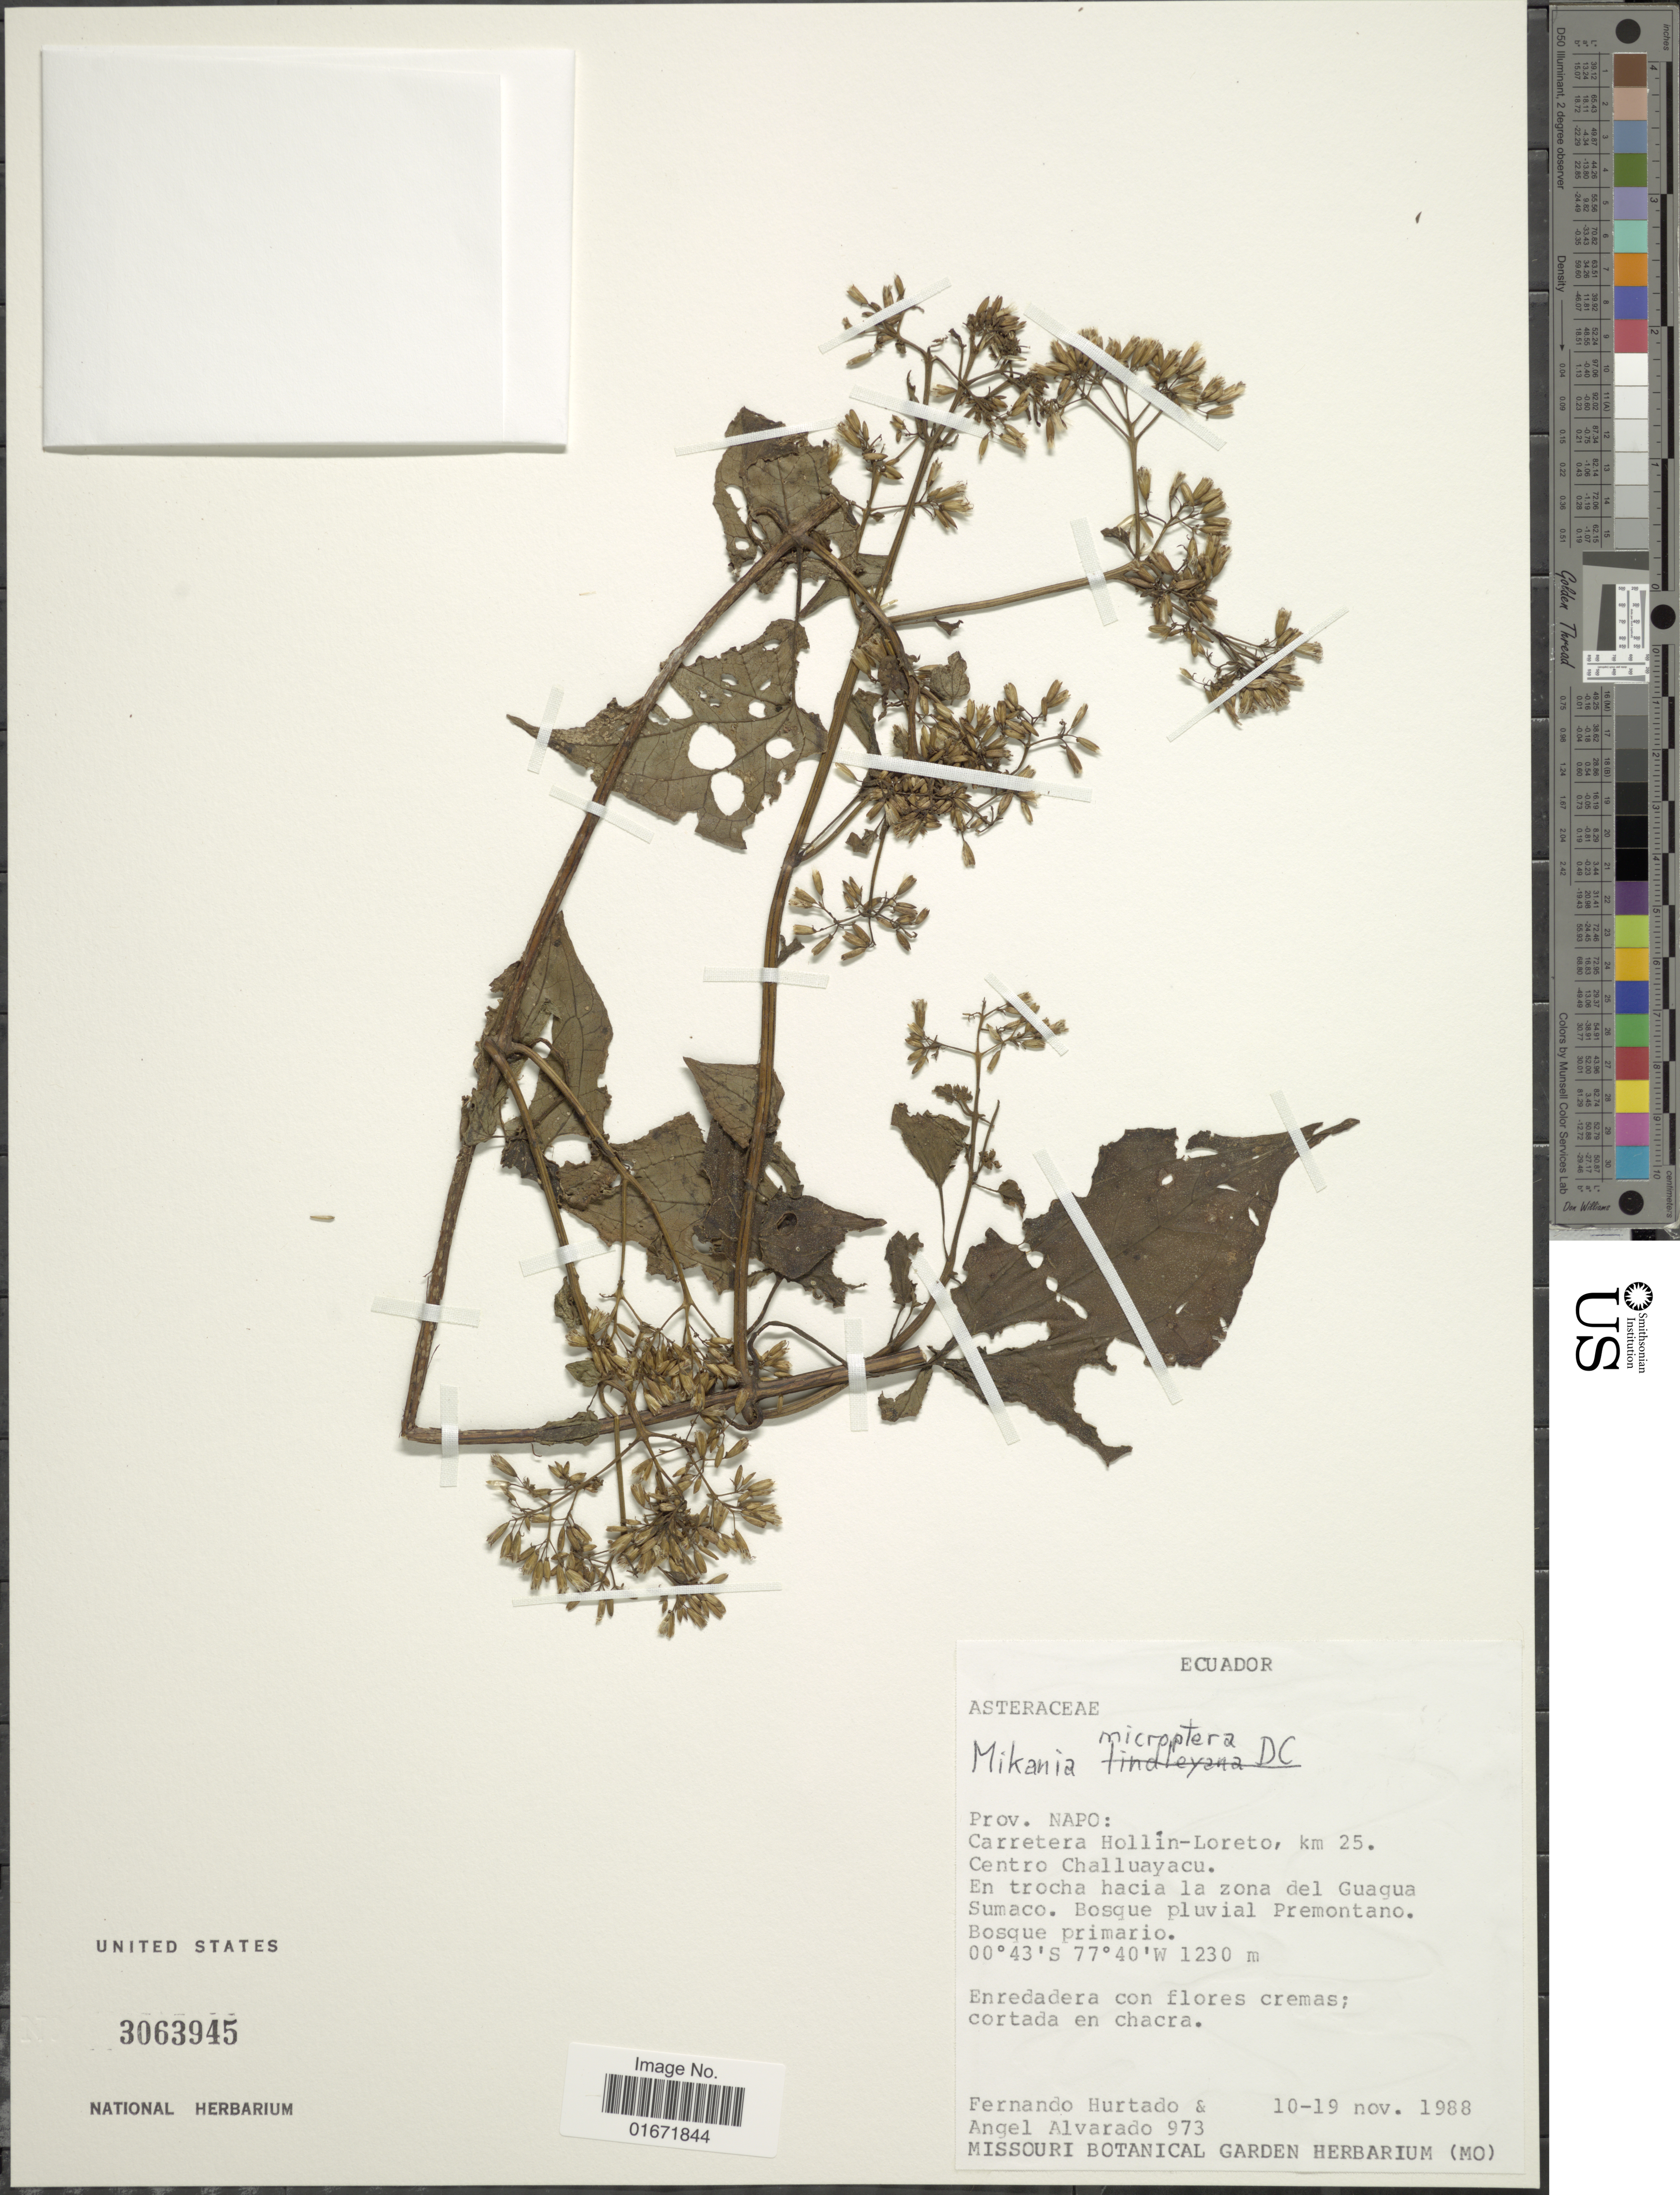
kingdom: Plantae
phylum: Tracheophyta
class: Magnoliopsida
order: Asterales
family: Asteraceae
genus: Mikania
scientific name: Mikania microptera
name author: DC.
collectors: F. Hurtado & A. Alvarado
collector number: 973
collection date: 1988-11-10/1988-11-19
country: Ecuador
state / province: Napo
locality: Prov. Napo: Carretera Hollin-Loreto, km 25. Centro Challuayacu.l En trocha hacia la zona del Guagua Sumaco. Bosque pluvial Premotnano. Bosque primario.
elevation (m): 1230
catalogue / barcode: US 3063945